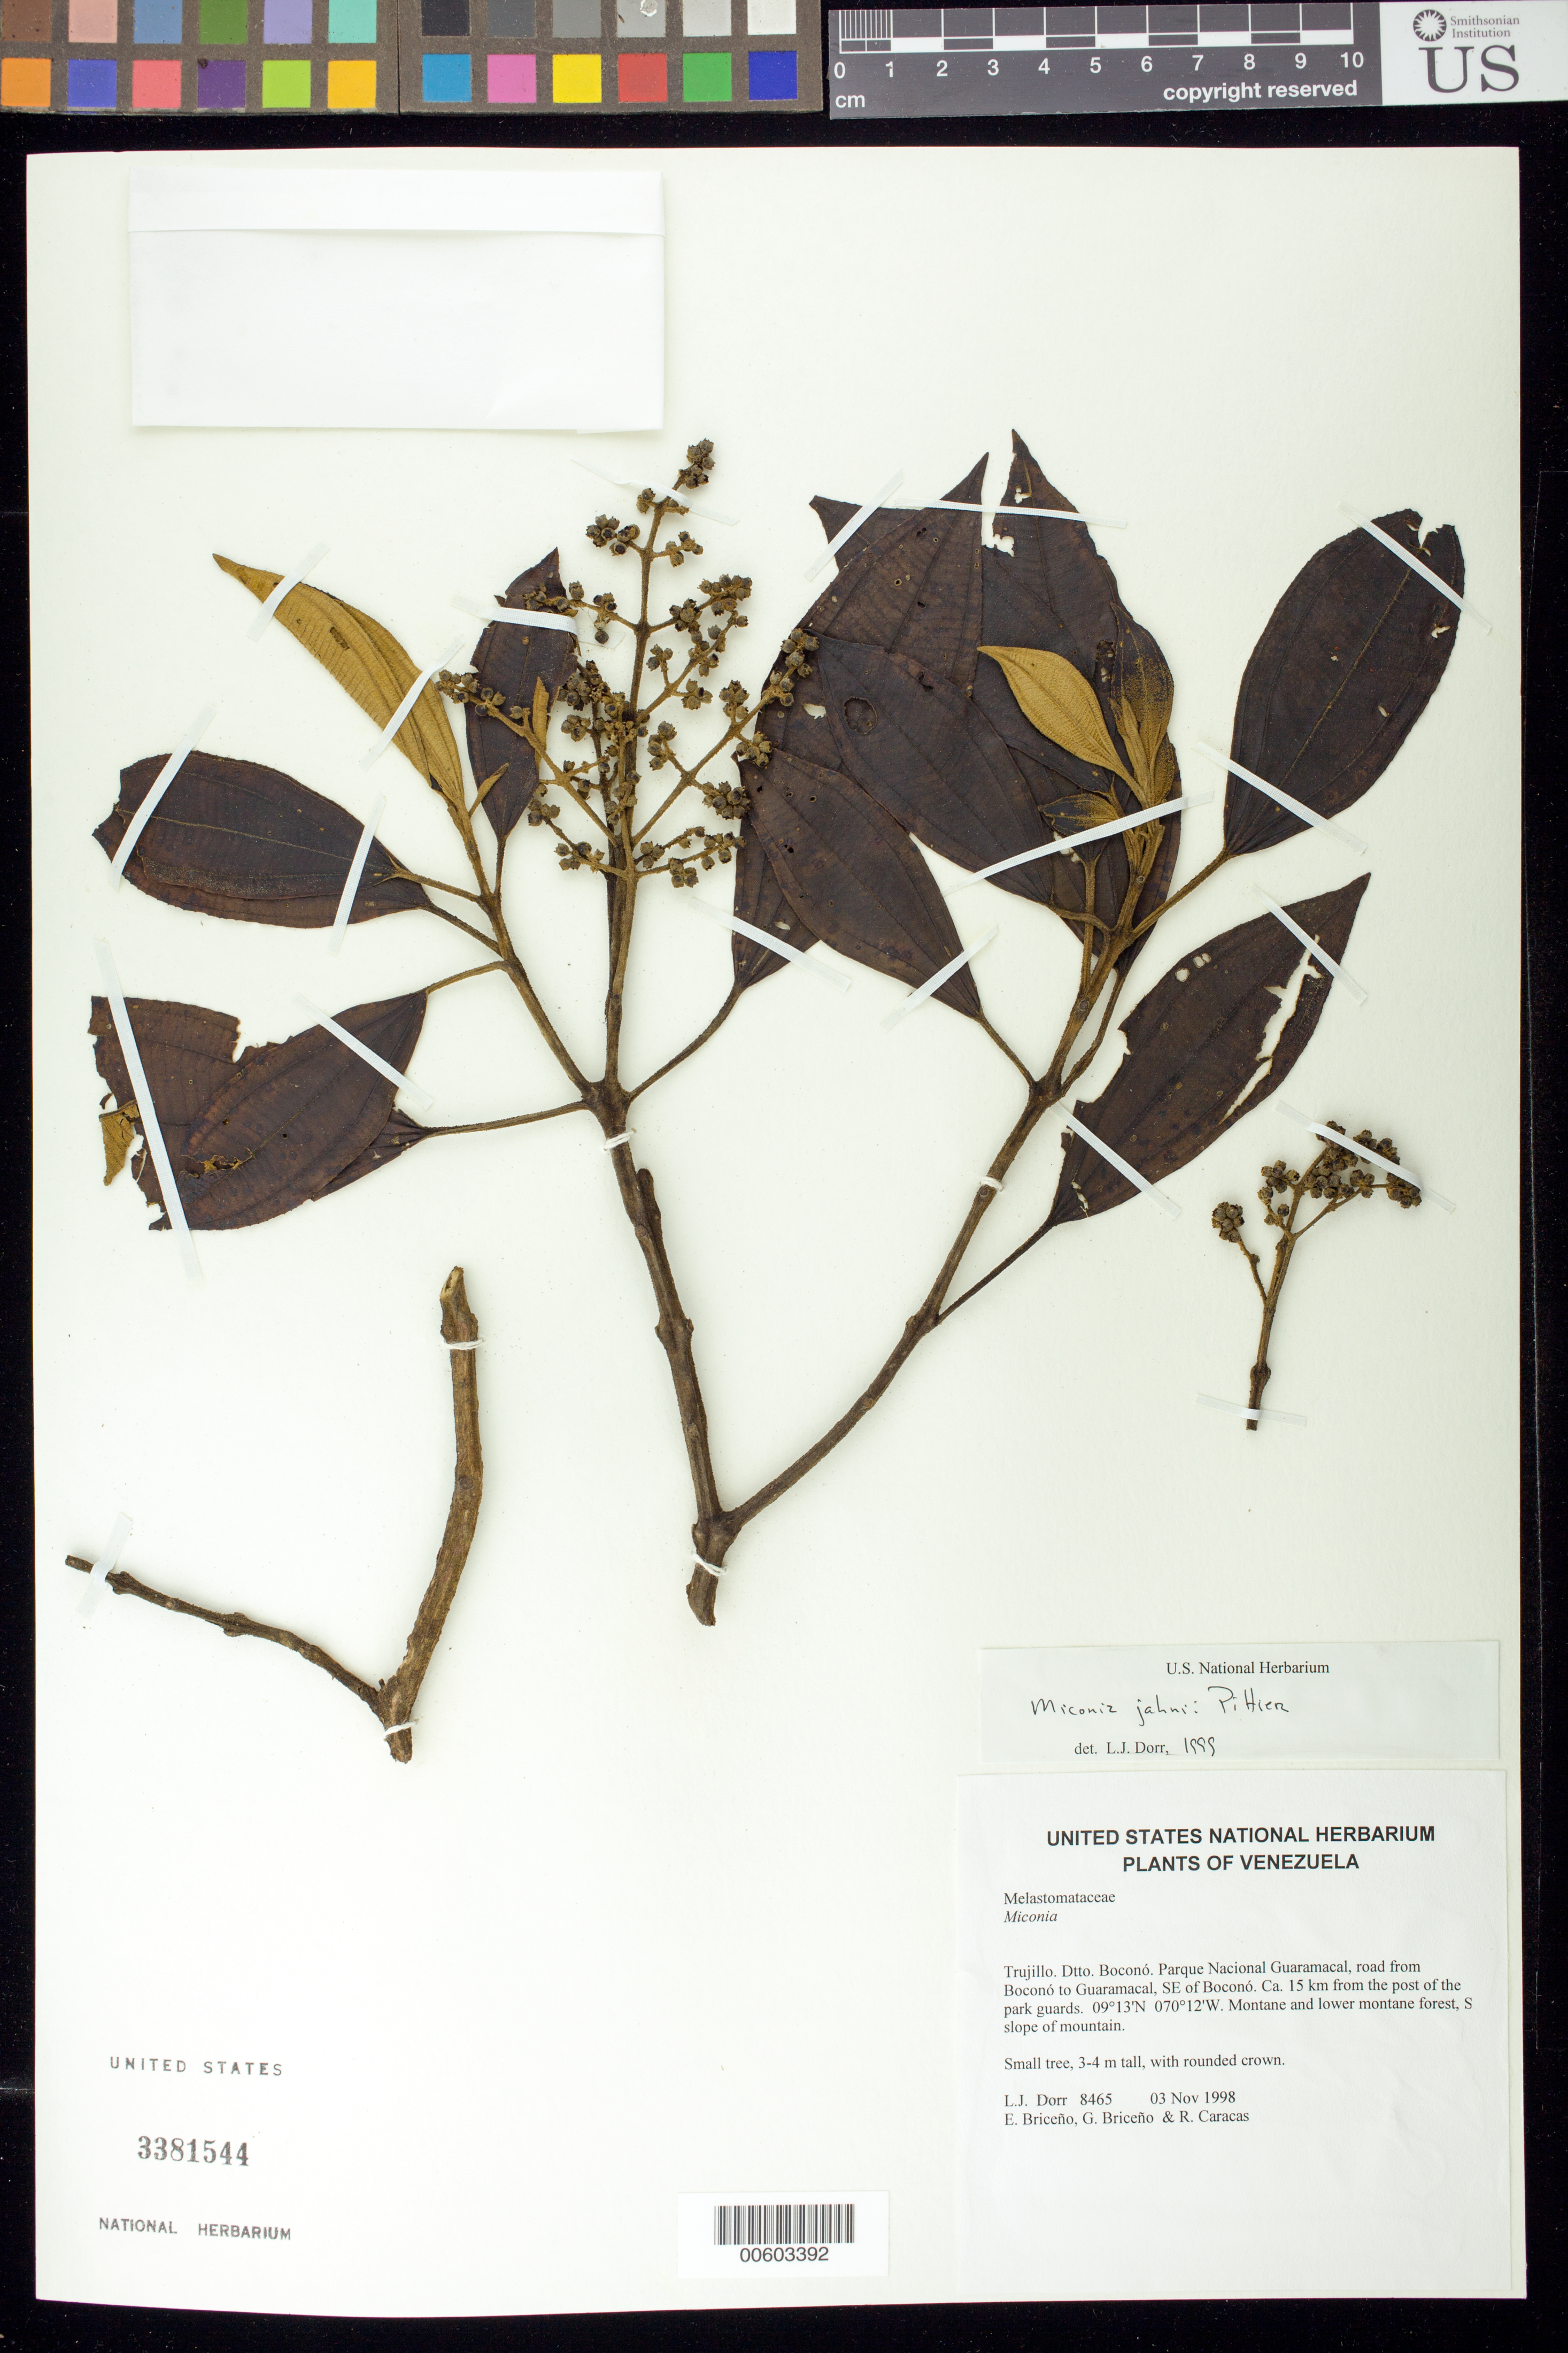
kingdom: Plantae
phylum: Tracheophyta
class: Magnoliopsida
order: Myrtales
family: Melastomataceae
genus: Miconia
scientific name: Miconia jahnii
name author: Pittier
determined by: Dorr, L. J., (BOT), Smithsonian Institution - National Museum of Natural History (UNITED STATES)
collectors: L. J. Dorr, E. Briceño, G. Briceño & R. Caracas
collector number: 8465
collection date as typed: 03 Nov 1998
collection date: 1998-11-03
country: Venezuela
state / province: Trujillo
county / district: Boconó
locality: Parque Nacional Guaramacal, road from Boconó to Guaramacal, SE of Boconó, ca. 15 km from the post of the park guards.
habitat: Montane and lower montane forest, S slope of mountain.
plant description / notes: CAS, CTES, F, PORT, US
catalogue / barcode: US 3381544